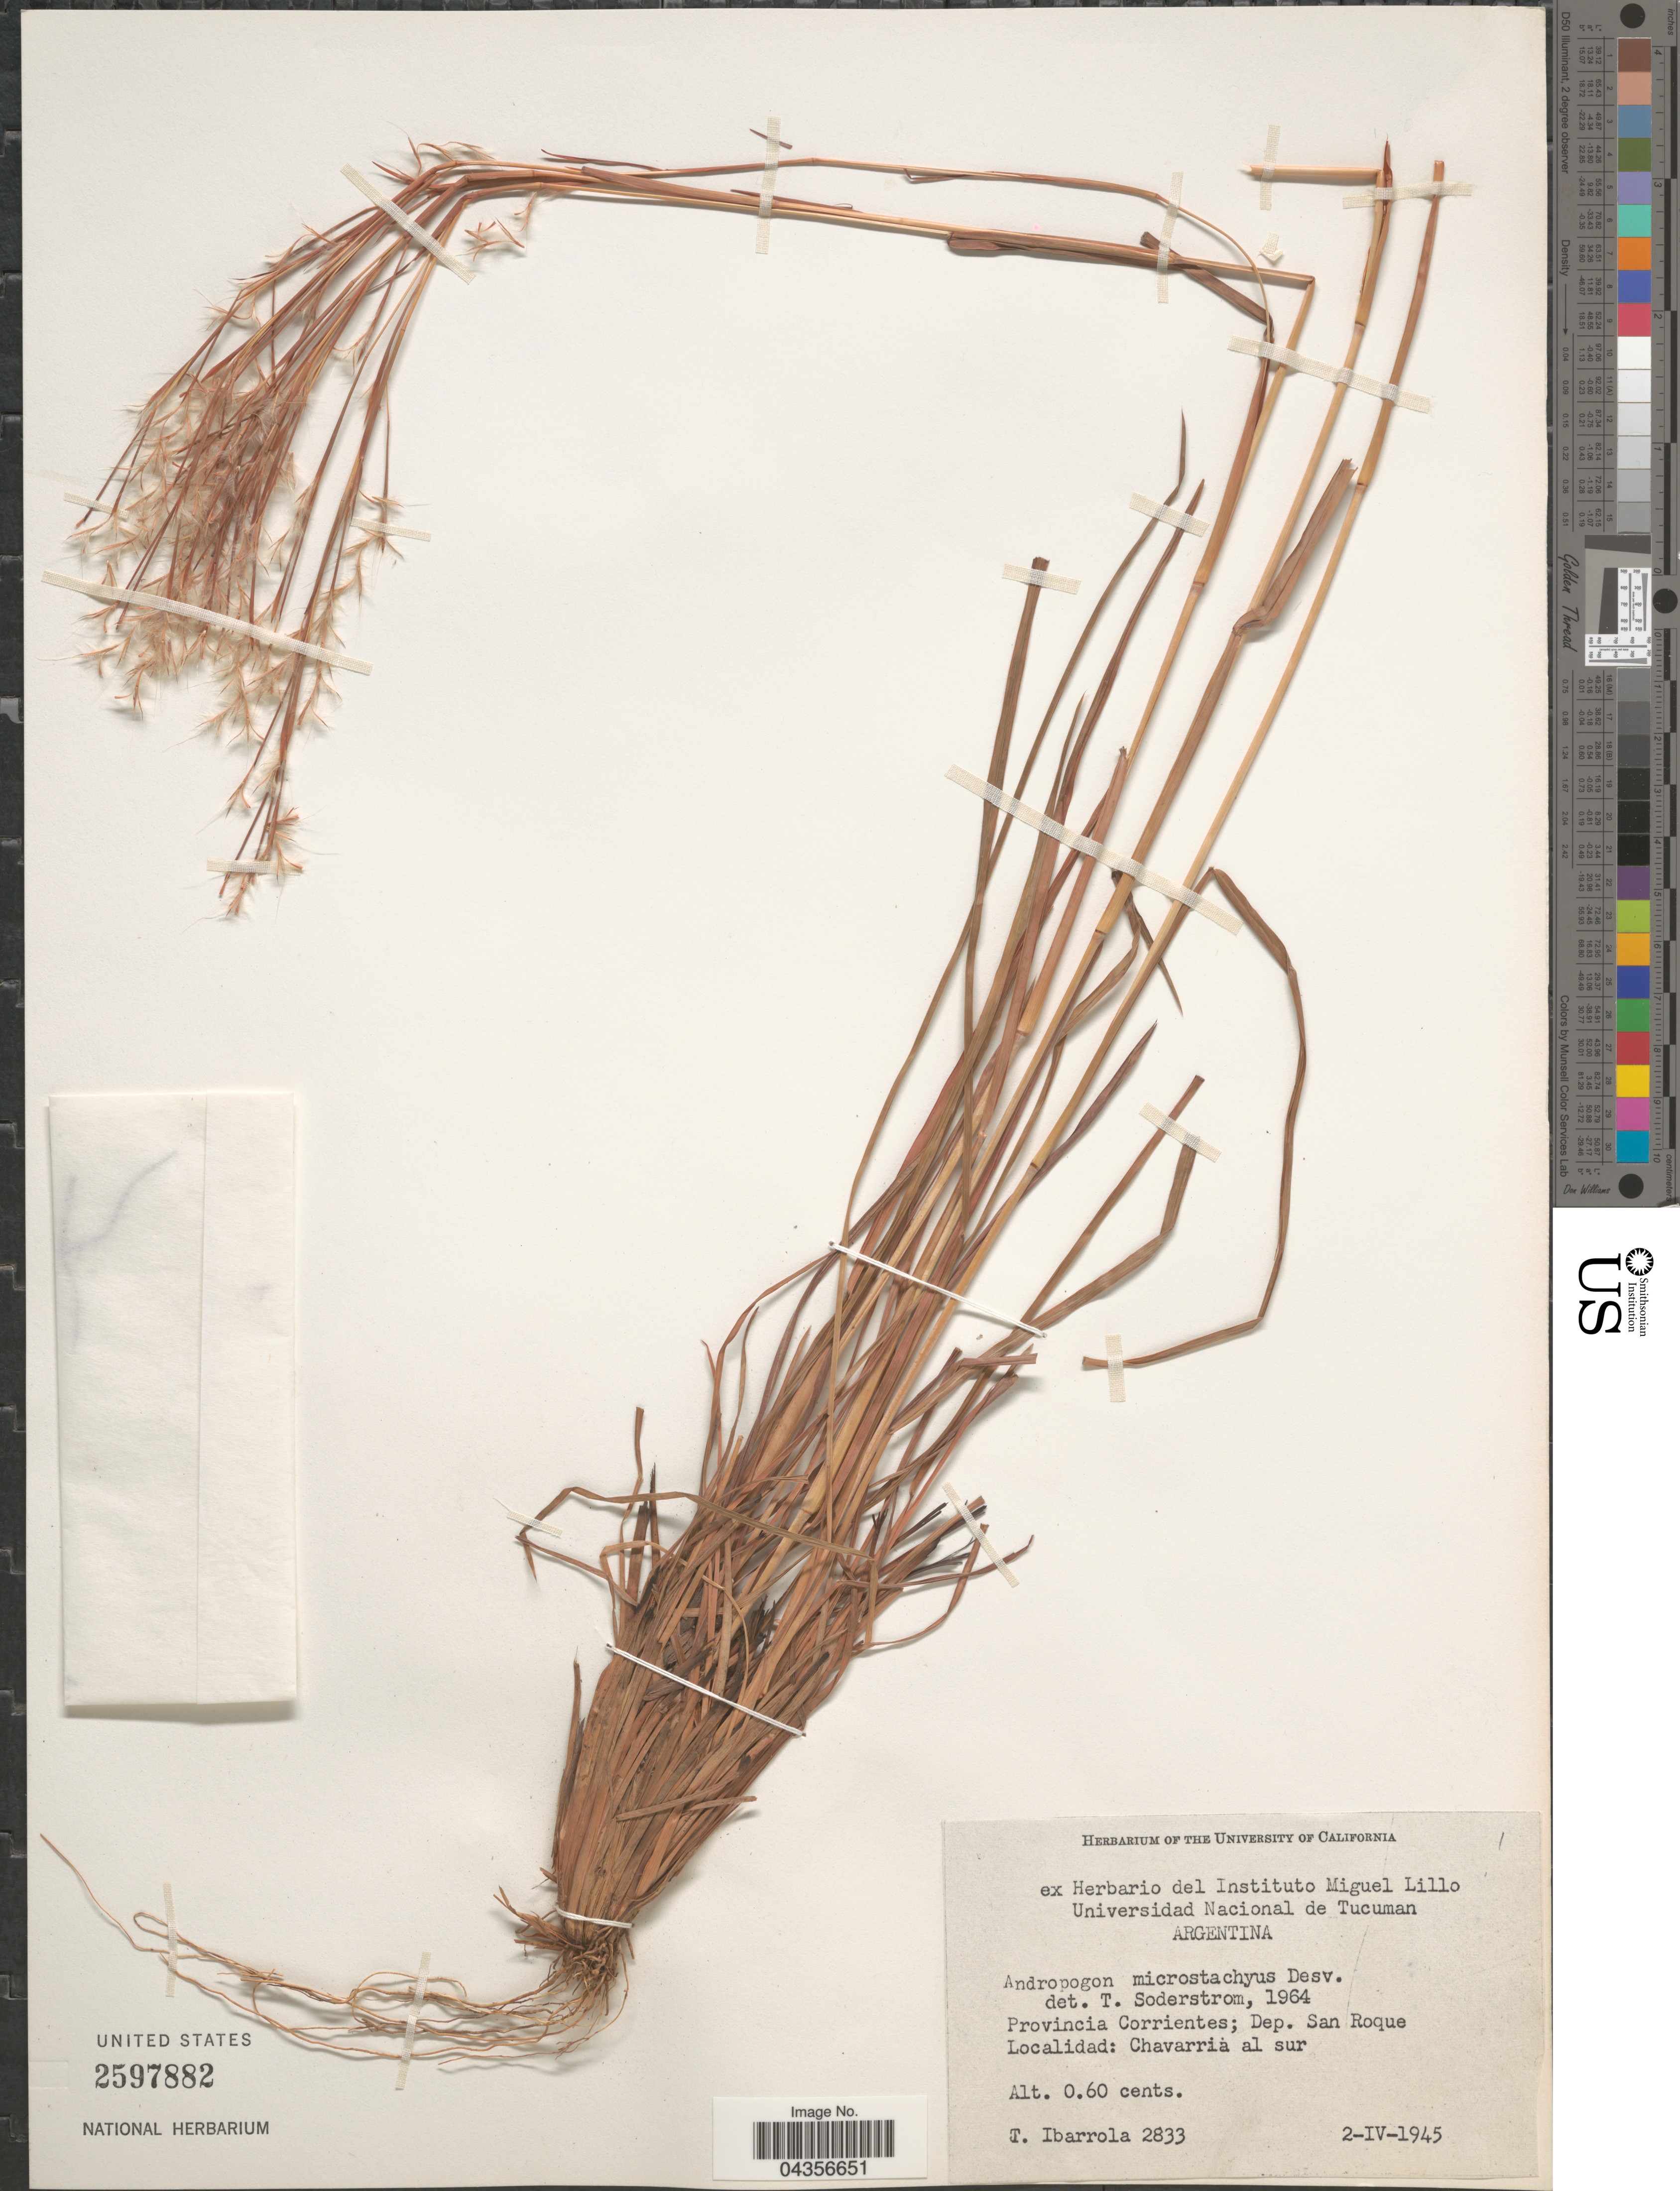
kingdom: Plantae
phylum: Tracheophyta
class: Liliopsida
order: Poales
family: Poaceae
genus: Schizachyrium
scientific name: Schizachyrium microstachyum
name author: (Desv. ex Ham.) Roseng. et al.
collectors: T. Ibarrola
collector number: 2833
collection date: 1945-04-02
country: Argentina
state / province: Corrientes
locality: Provincia Corrientes; Dep. San Roque. Chavarria al sur.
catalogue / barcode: US 2597882